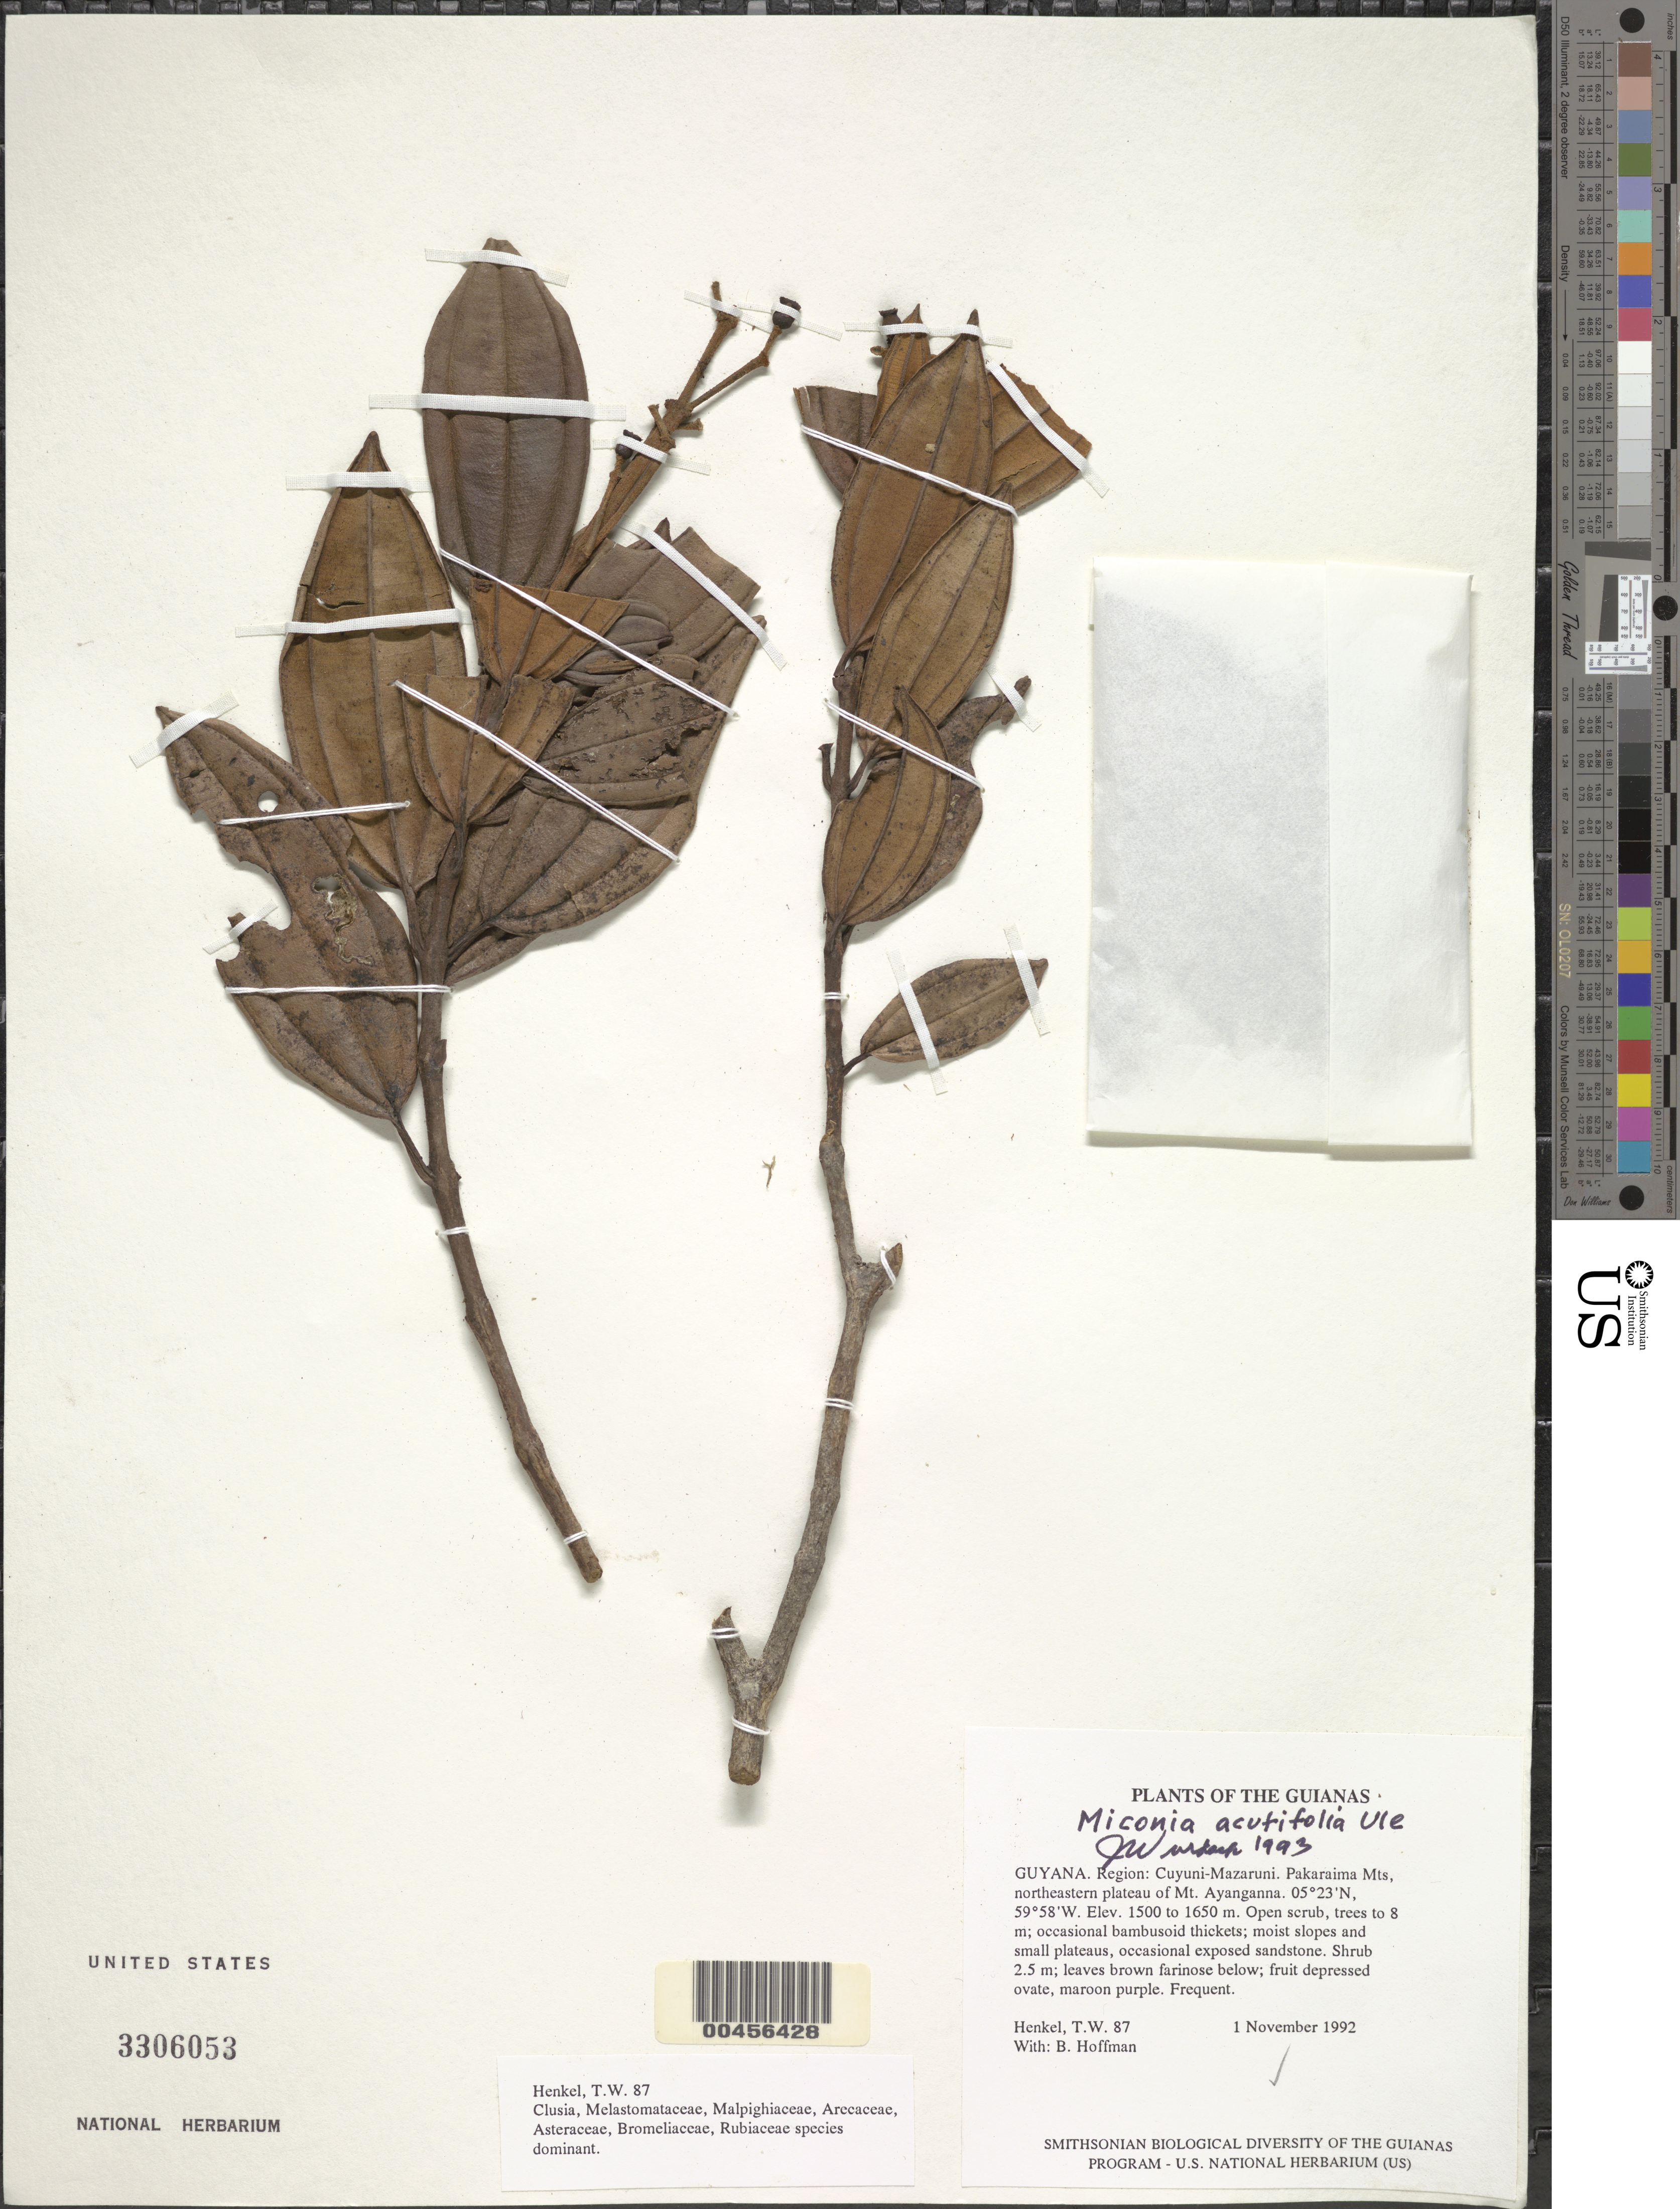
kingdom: Plantae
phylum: Tracheophyta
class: Magnoliopsida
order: Myrtales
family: Melastomataceae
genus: Miconia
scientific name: Miconia acutifolia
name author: Ule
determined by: Wurdack, John J., (US), US (UNITED STATES)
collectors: T. Henkel & B. Hoffman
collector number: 87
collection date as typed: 1 November 1992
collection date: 1992-11-01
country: Guyana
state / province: Cuyuni-Mazaruni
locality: Pakaraima Mts, NE plateau of Mt. Ayanganna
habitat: Open scrub, trees to 8 m; occasional bambusoid thickets; moist slopes and small plateaus, occasional exposed sandstone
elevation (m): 1500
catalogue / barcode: US 3306053